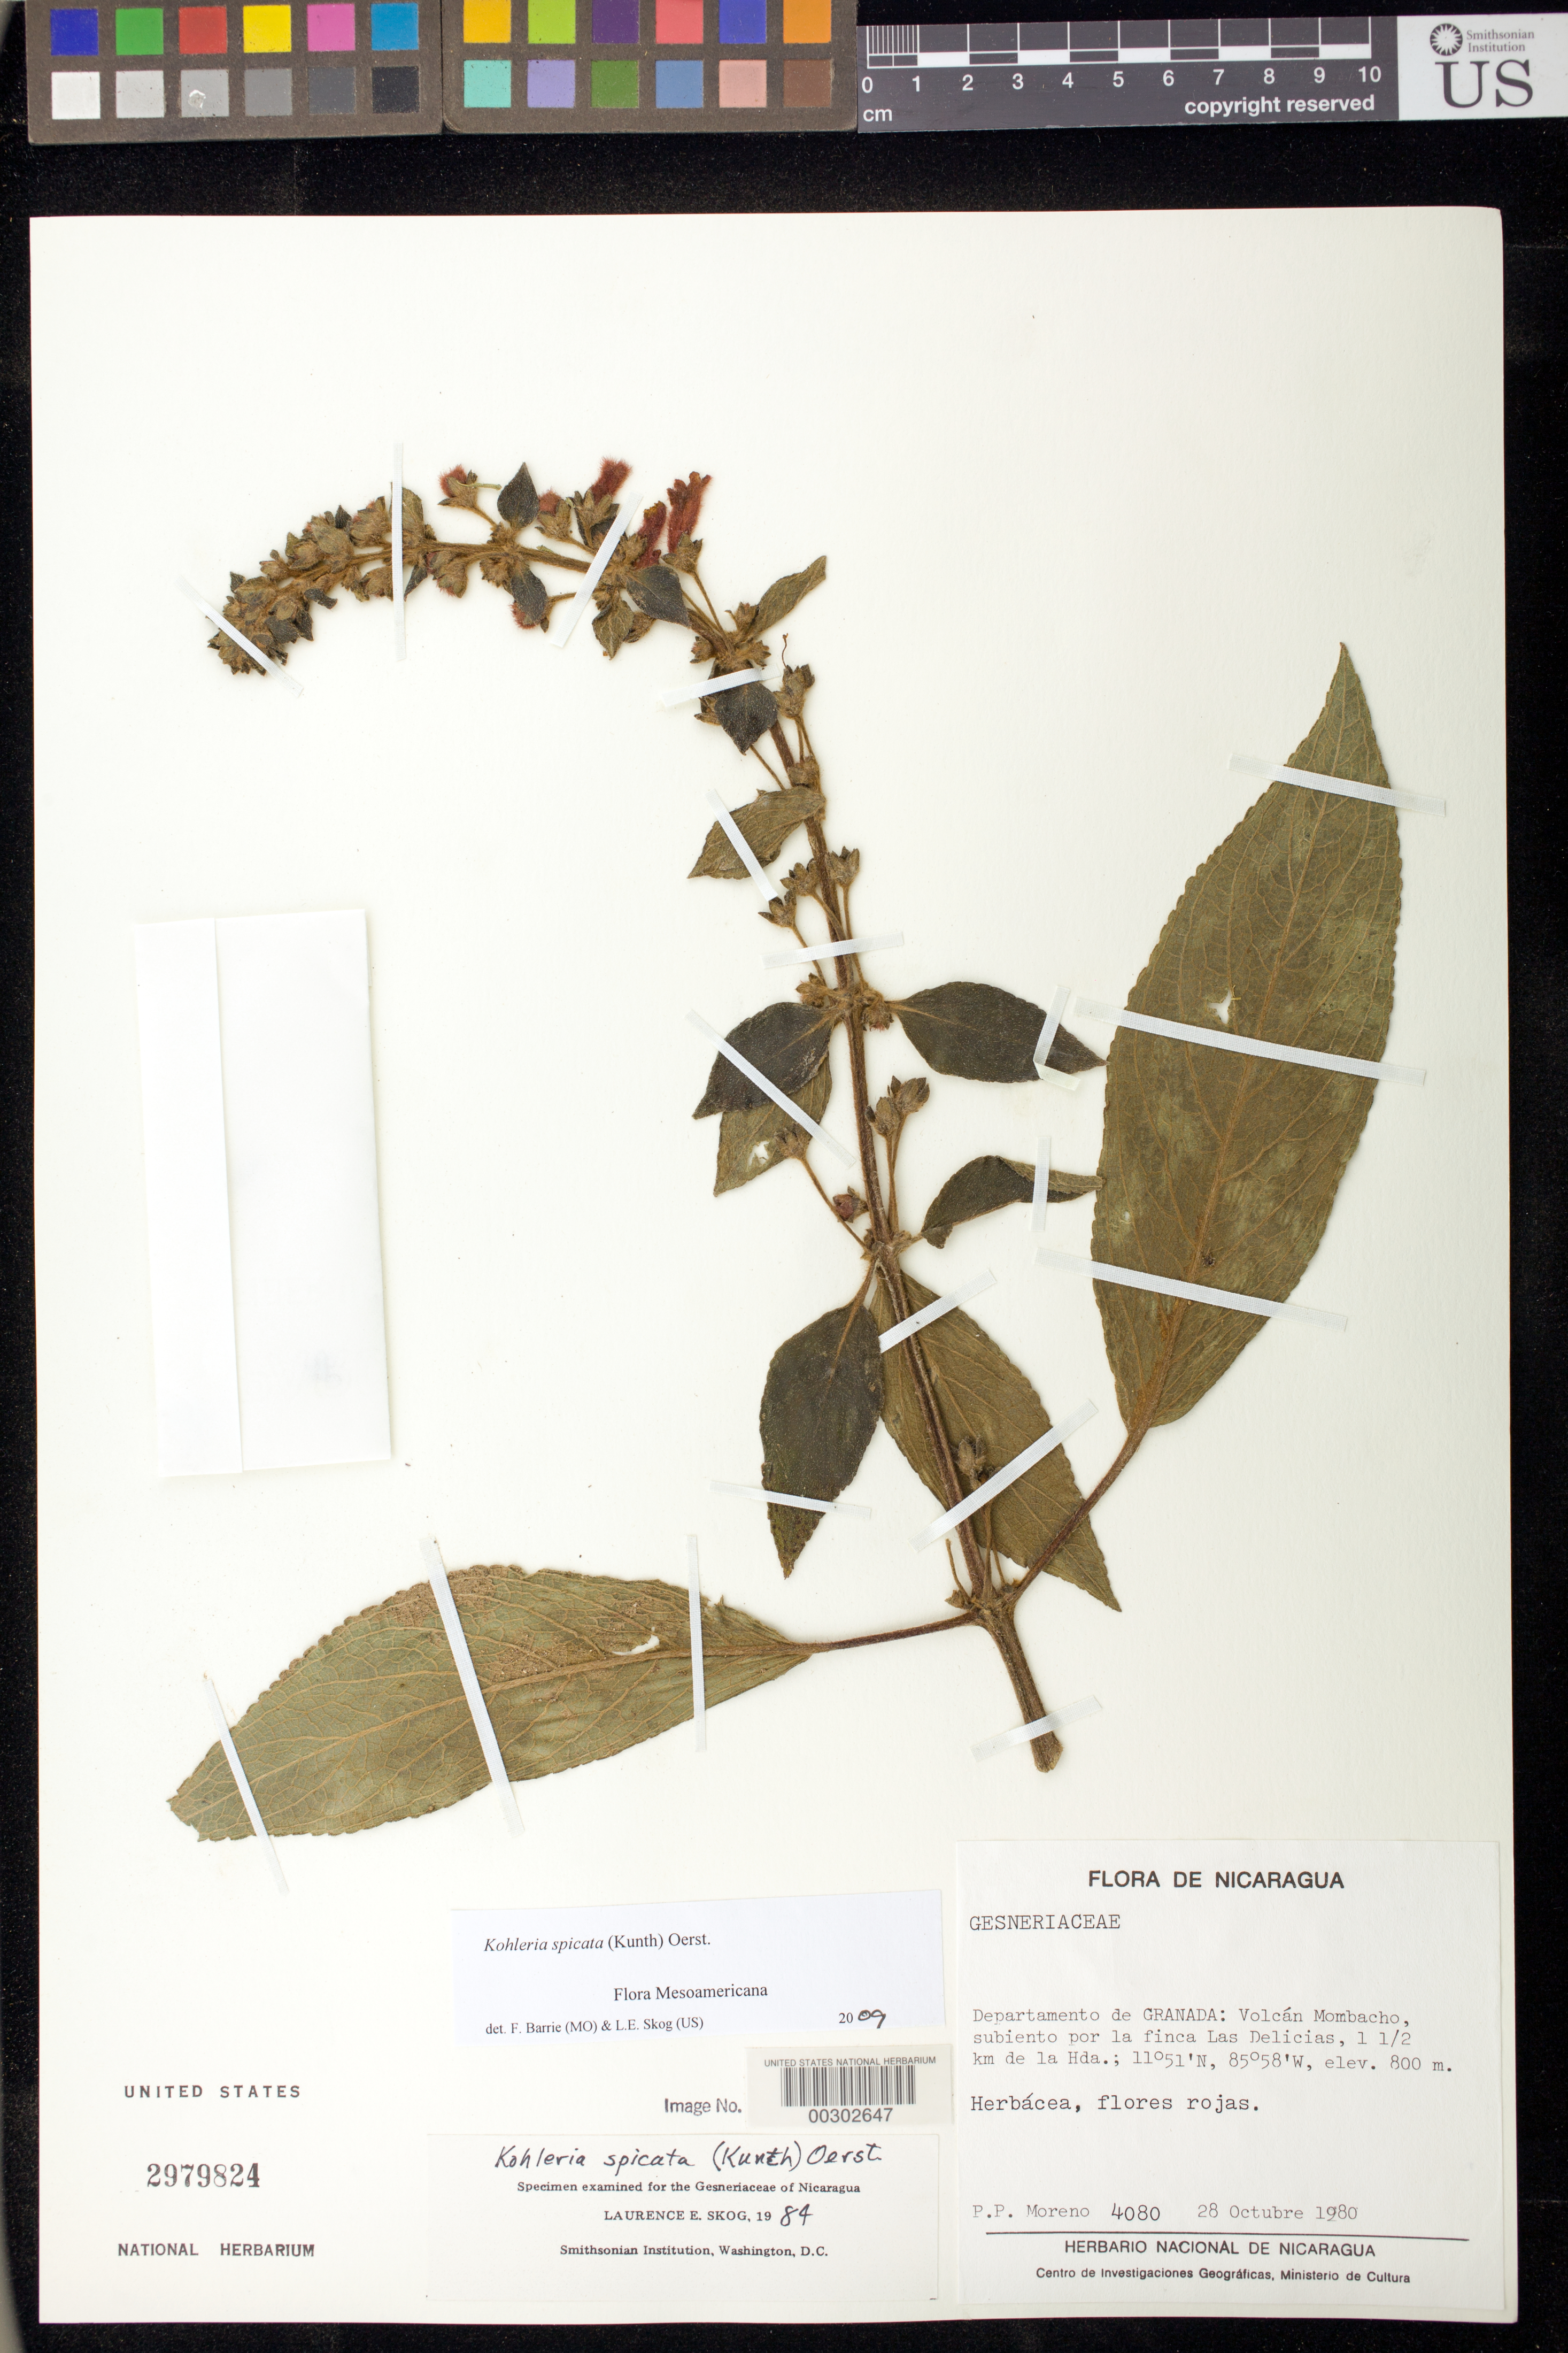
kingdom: Plantae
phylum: Tracheophyta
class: Magnoliopsida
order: Lamiales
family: Gesneriaceae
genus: Kohleria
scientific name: Kohleria spicata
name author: (Kunth) Oerst.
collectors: P. Moreno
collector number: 4080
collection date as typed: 28 Oct 1980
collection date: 1980-10-28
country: Nicaragua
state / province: Granada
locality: Volcan Mombacho, walking up to la Finca las Delicias, 1 1/2 km from la hda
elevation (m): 800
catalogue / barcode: US 2979824